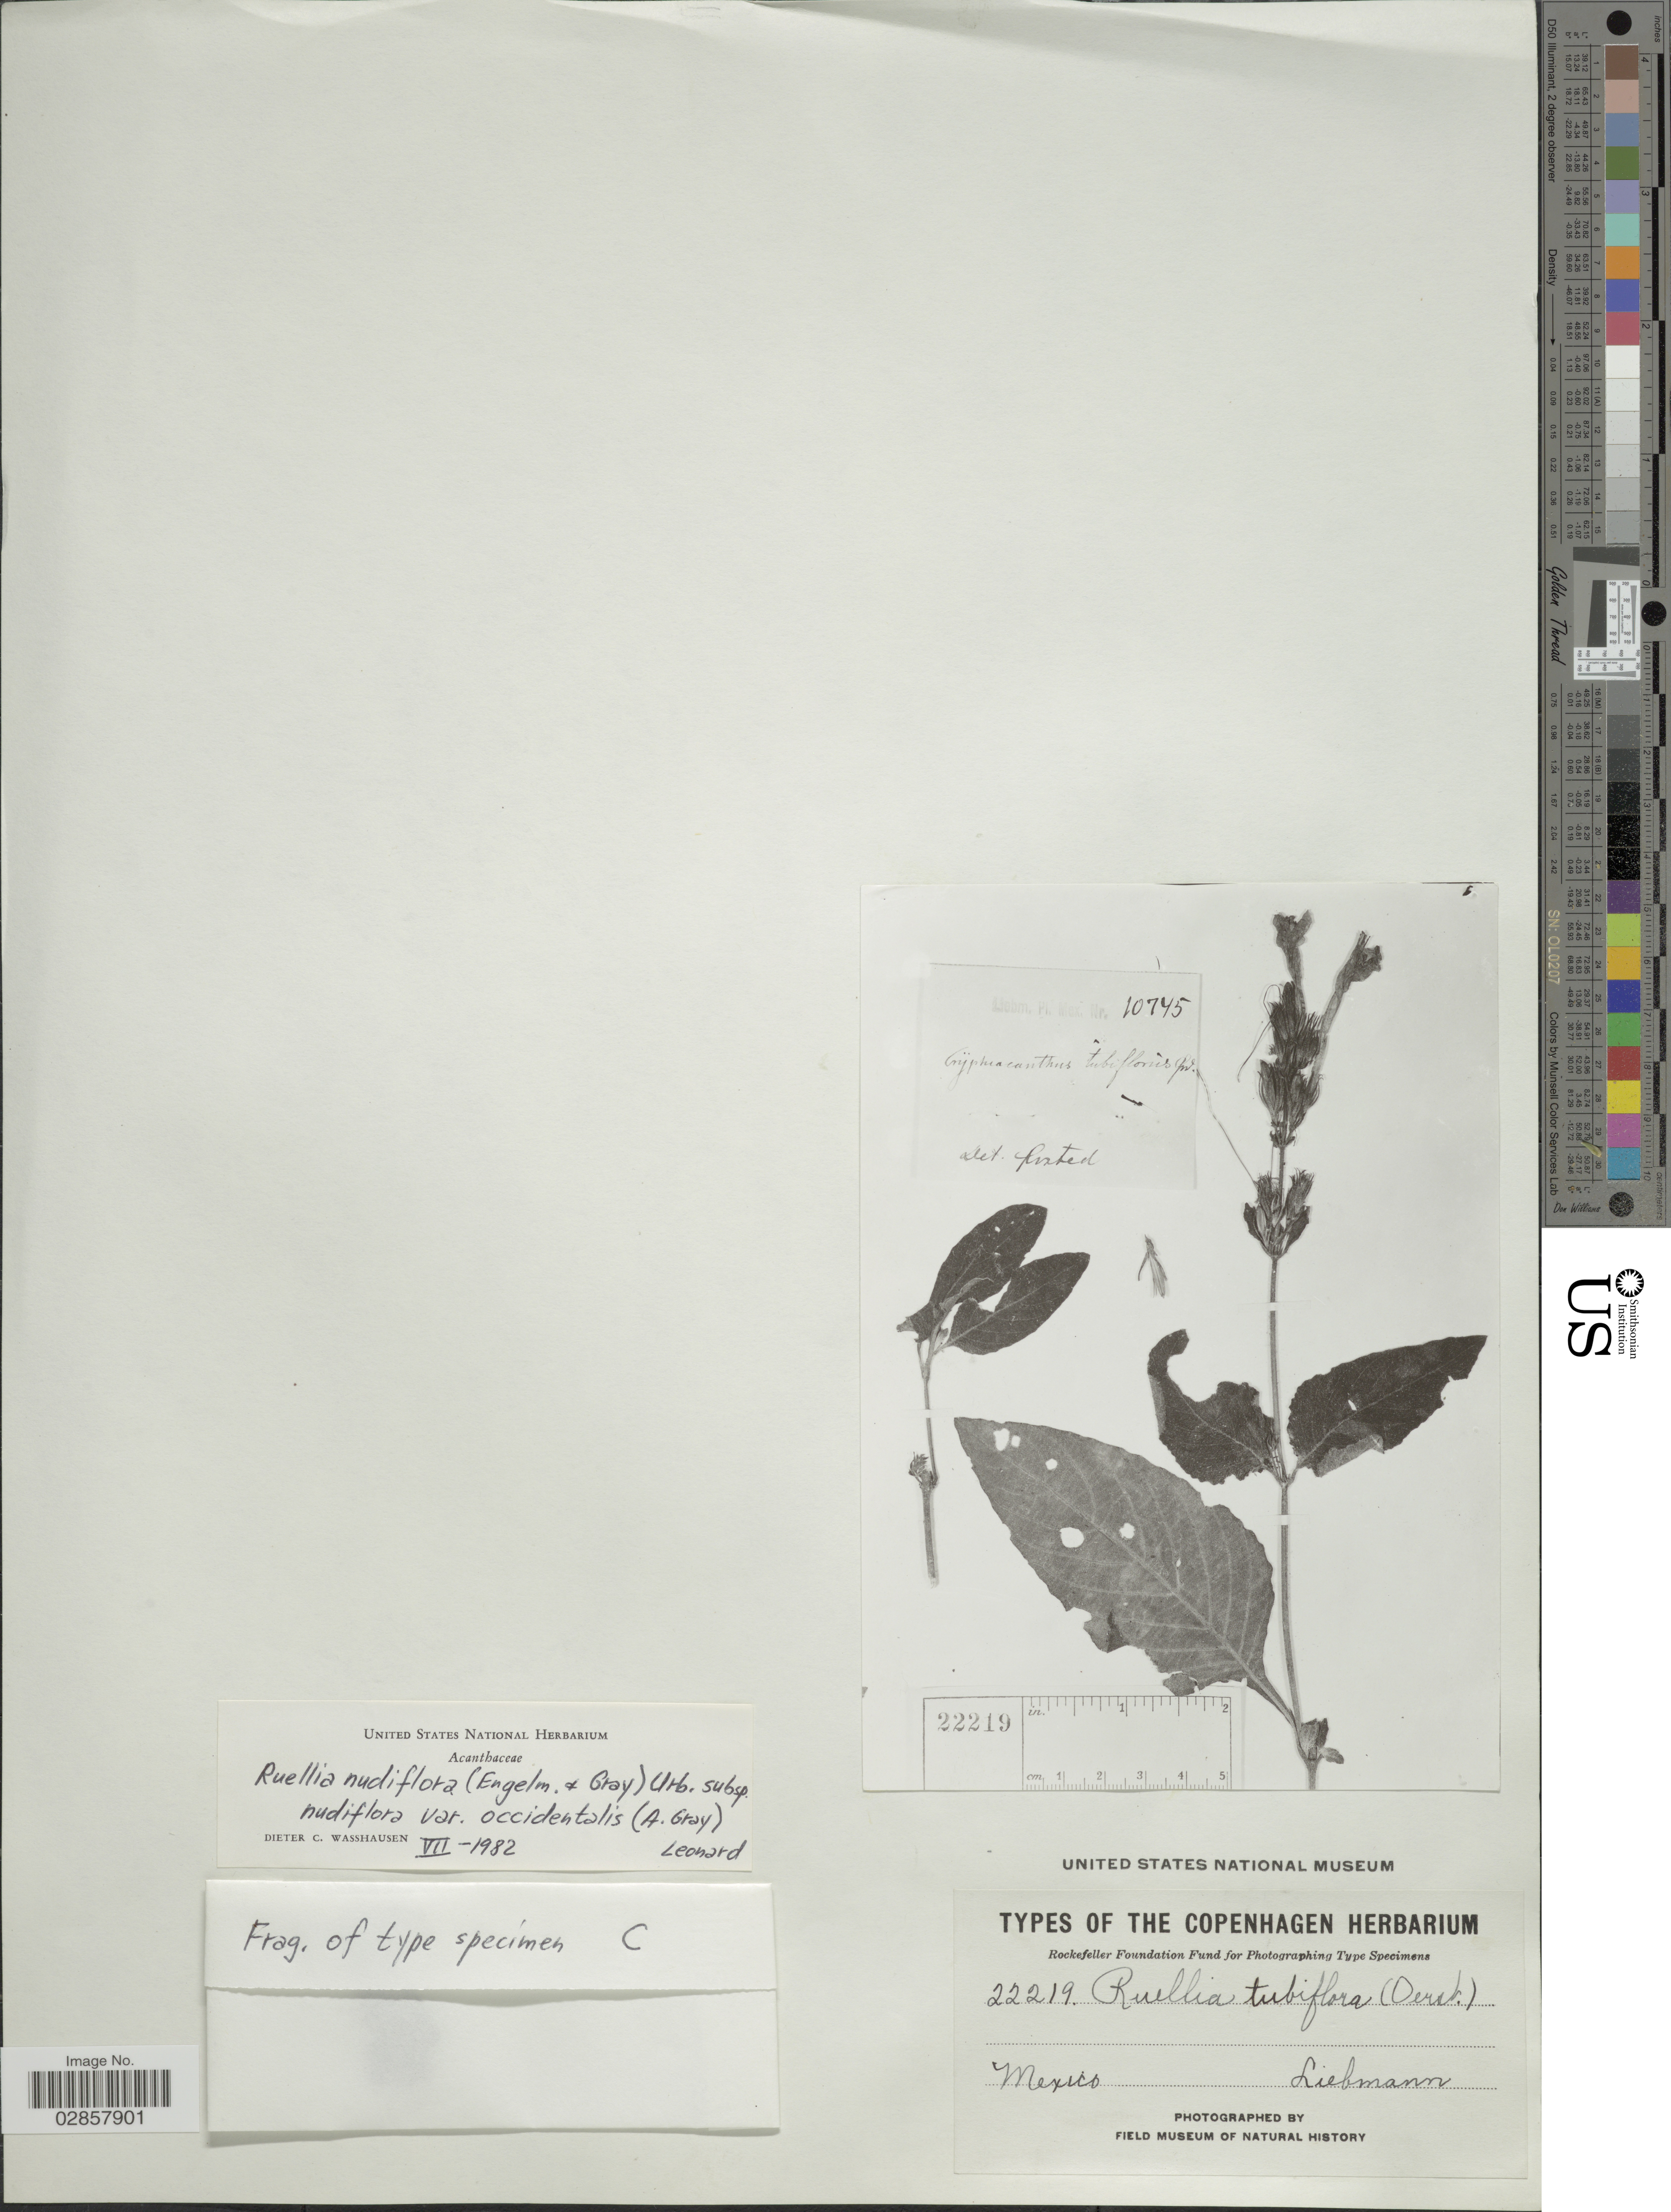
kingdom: Plantae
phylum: Tracheophyta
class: Magnoliopsida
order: Lamiales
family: Acanthaceae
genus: Ruellia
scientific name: Ruellia occidentalis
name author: (A. Gray) Tharp & F.A. Barkley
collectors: Liebmann, --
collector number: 22219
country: Mexico